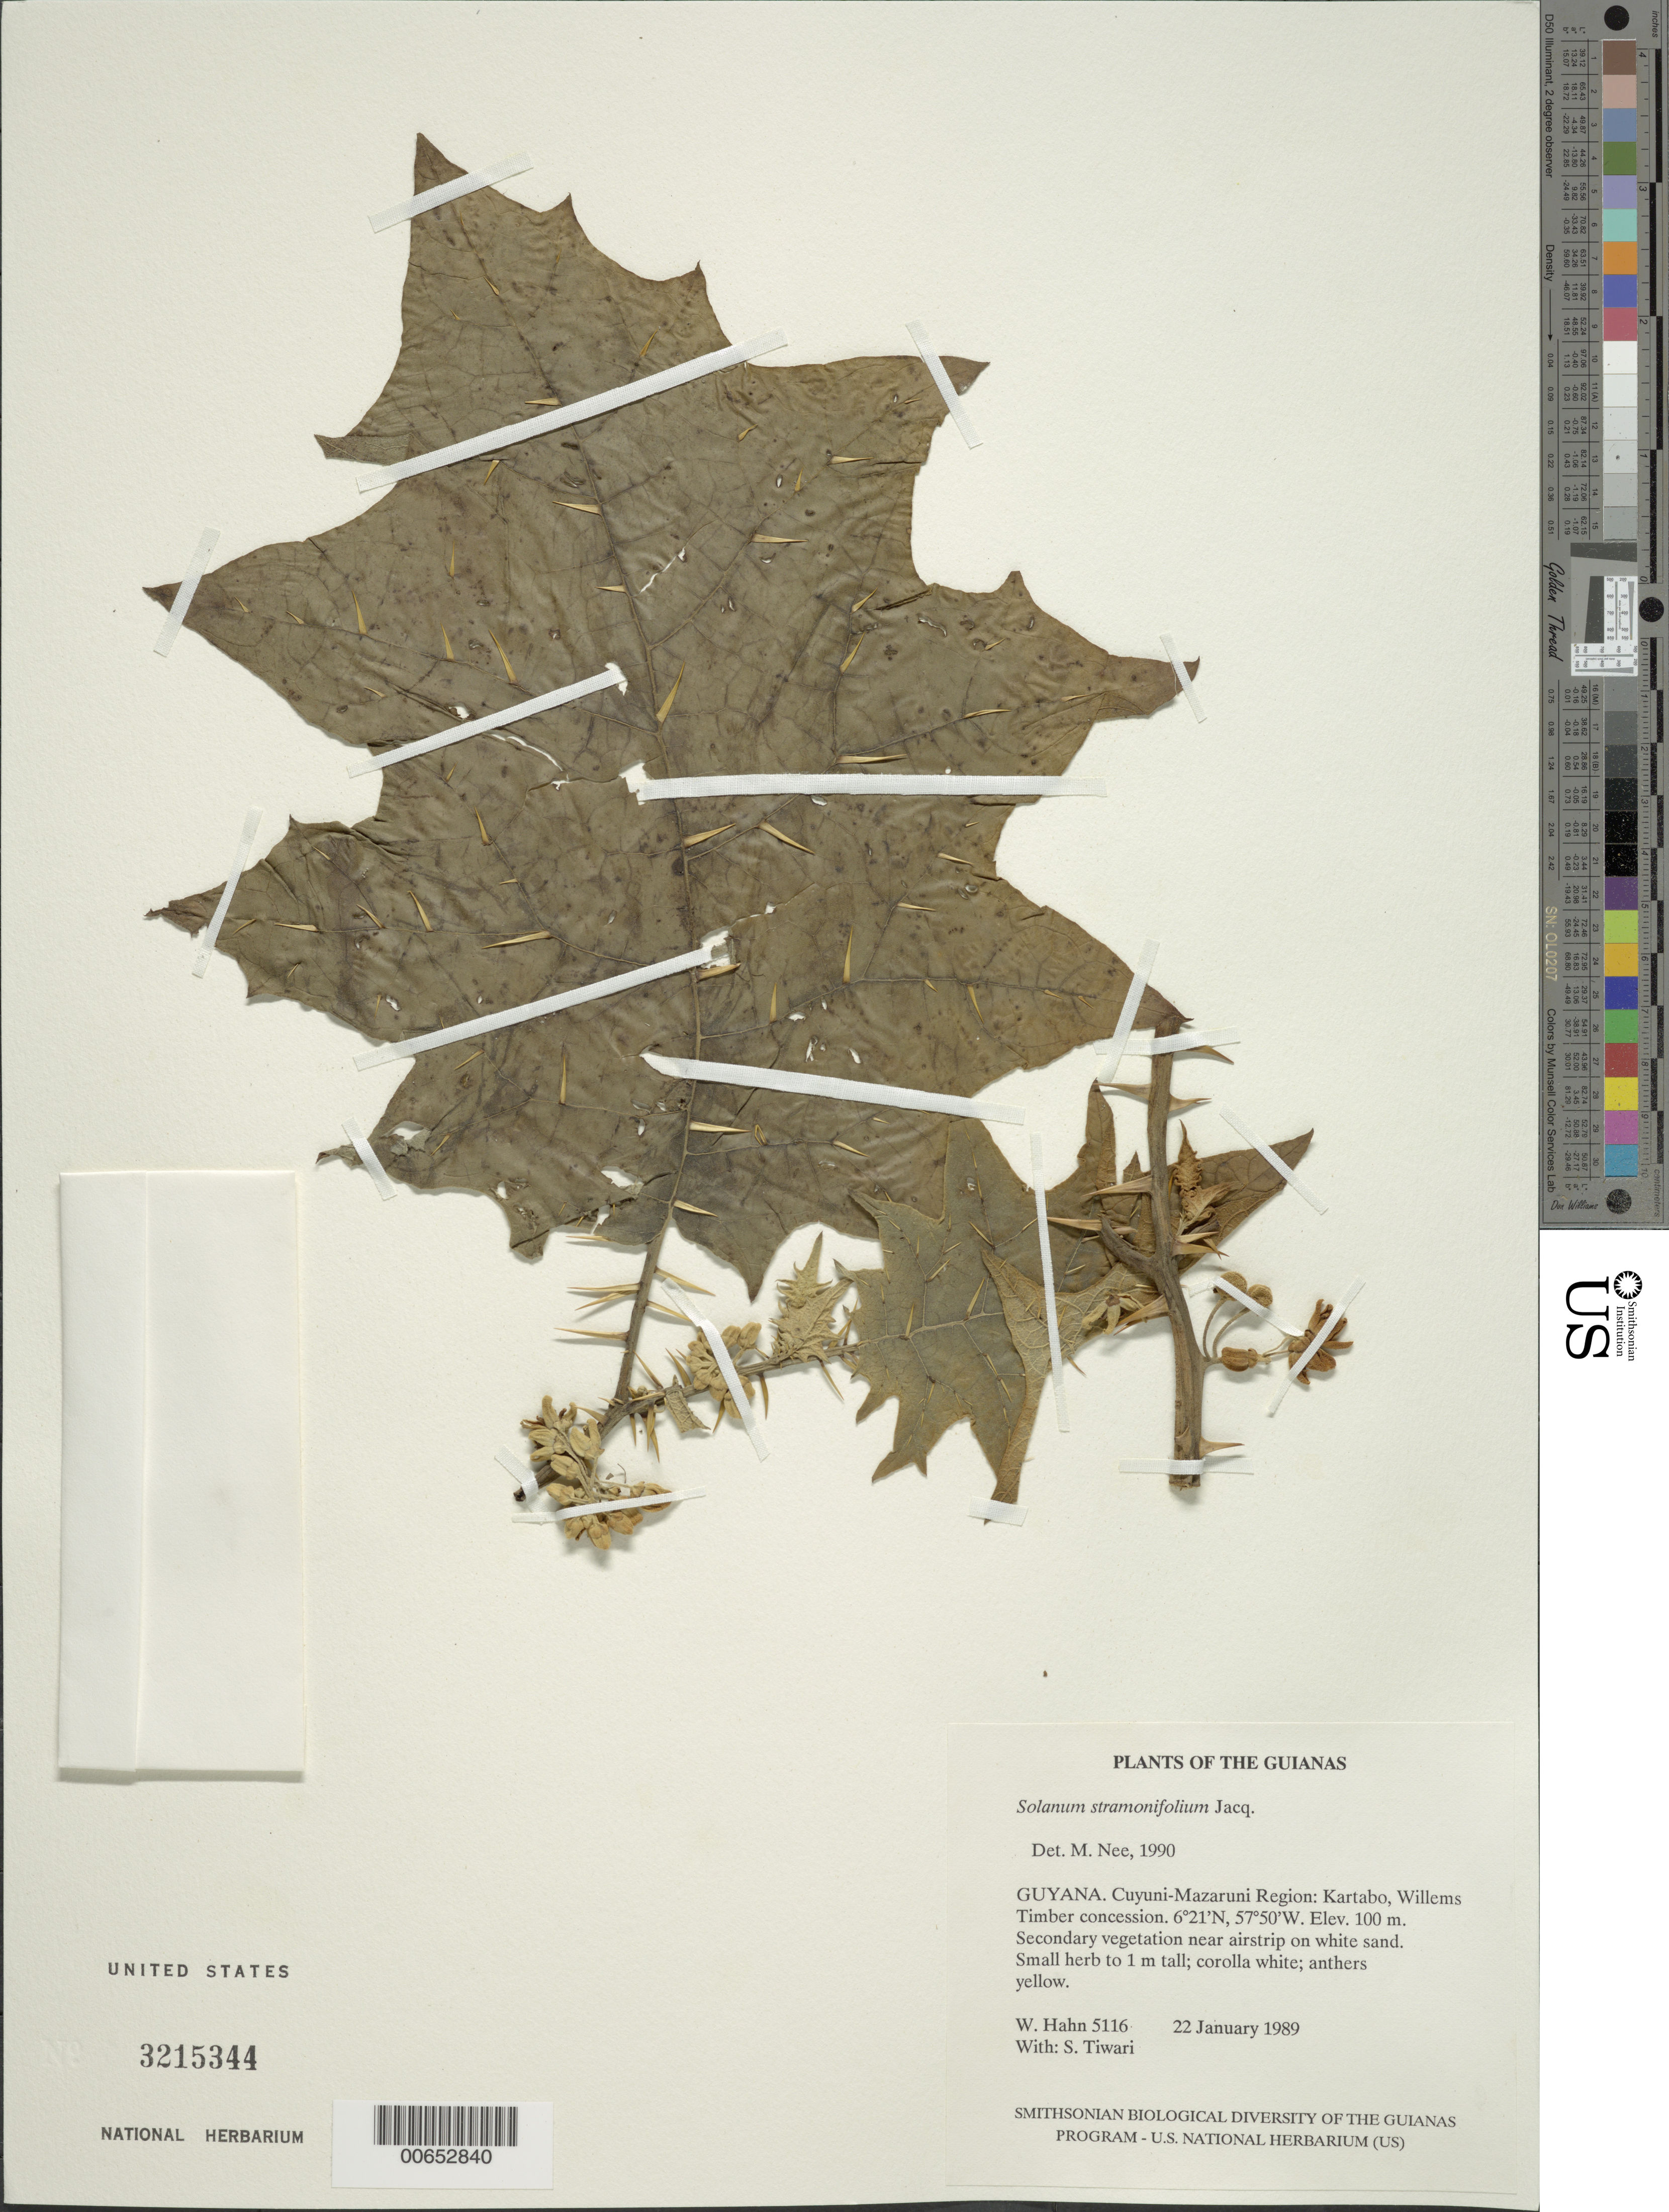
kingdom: Plantae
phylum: Tracheophyta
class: Magnoliopsida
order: Solanales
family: Solanaceae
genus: Solanum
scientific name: Solanum stramoniifolium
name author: Jacq.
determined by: Nee, Michael H.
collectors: W. Hahn & S. Tiwari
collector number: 5116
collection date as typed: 1 Jan 1989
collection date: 1989-01-01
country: Guyana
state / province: Cuyuni-Mazaruni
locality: Kartabo, Willems Timber concession. Near airstrip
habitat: Secondary vegetation on white sand.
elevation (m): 100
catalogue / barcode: US 3215344